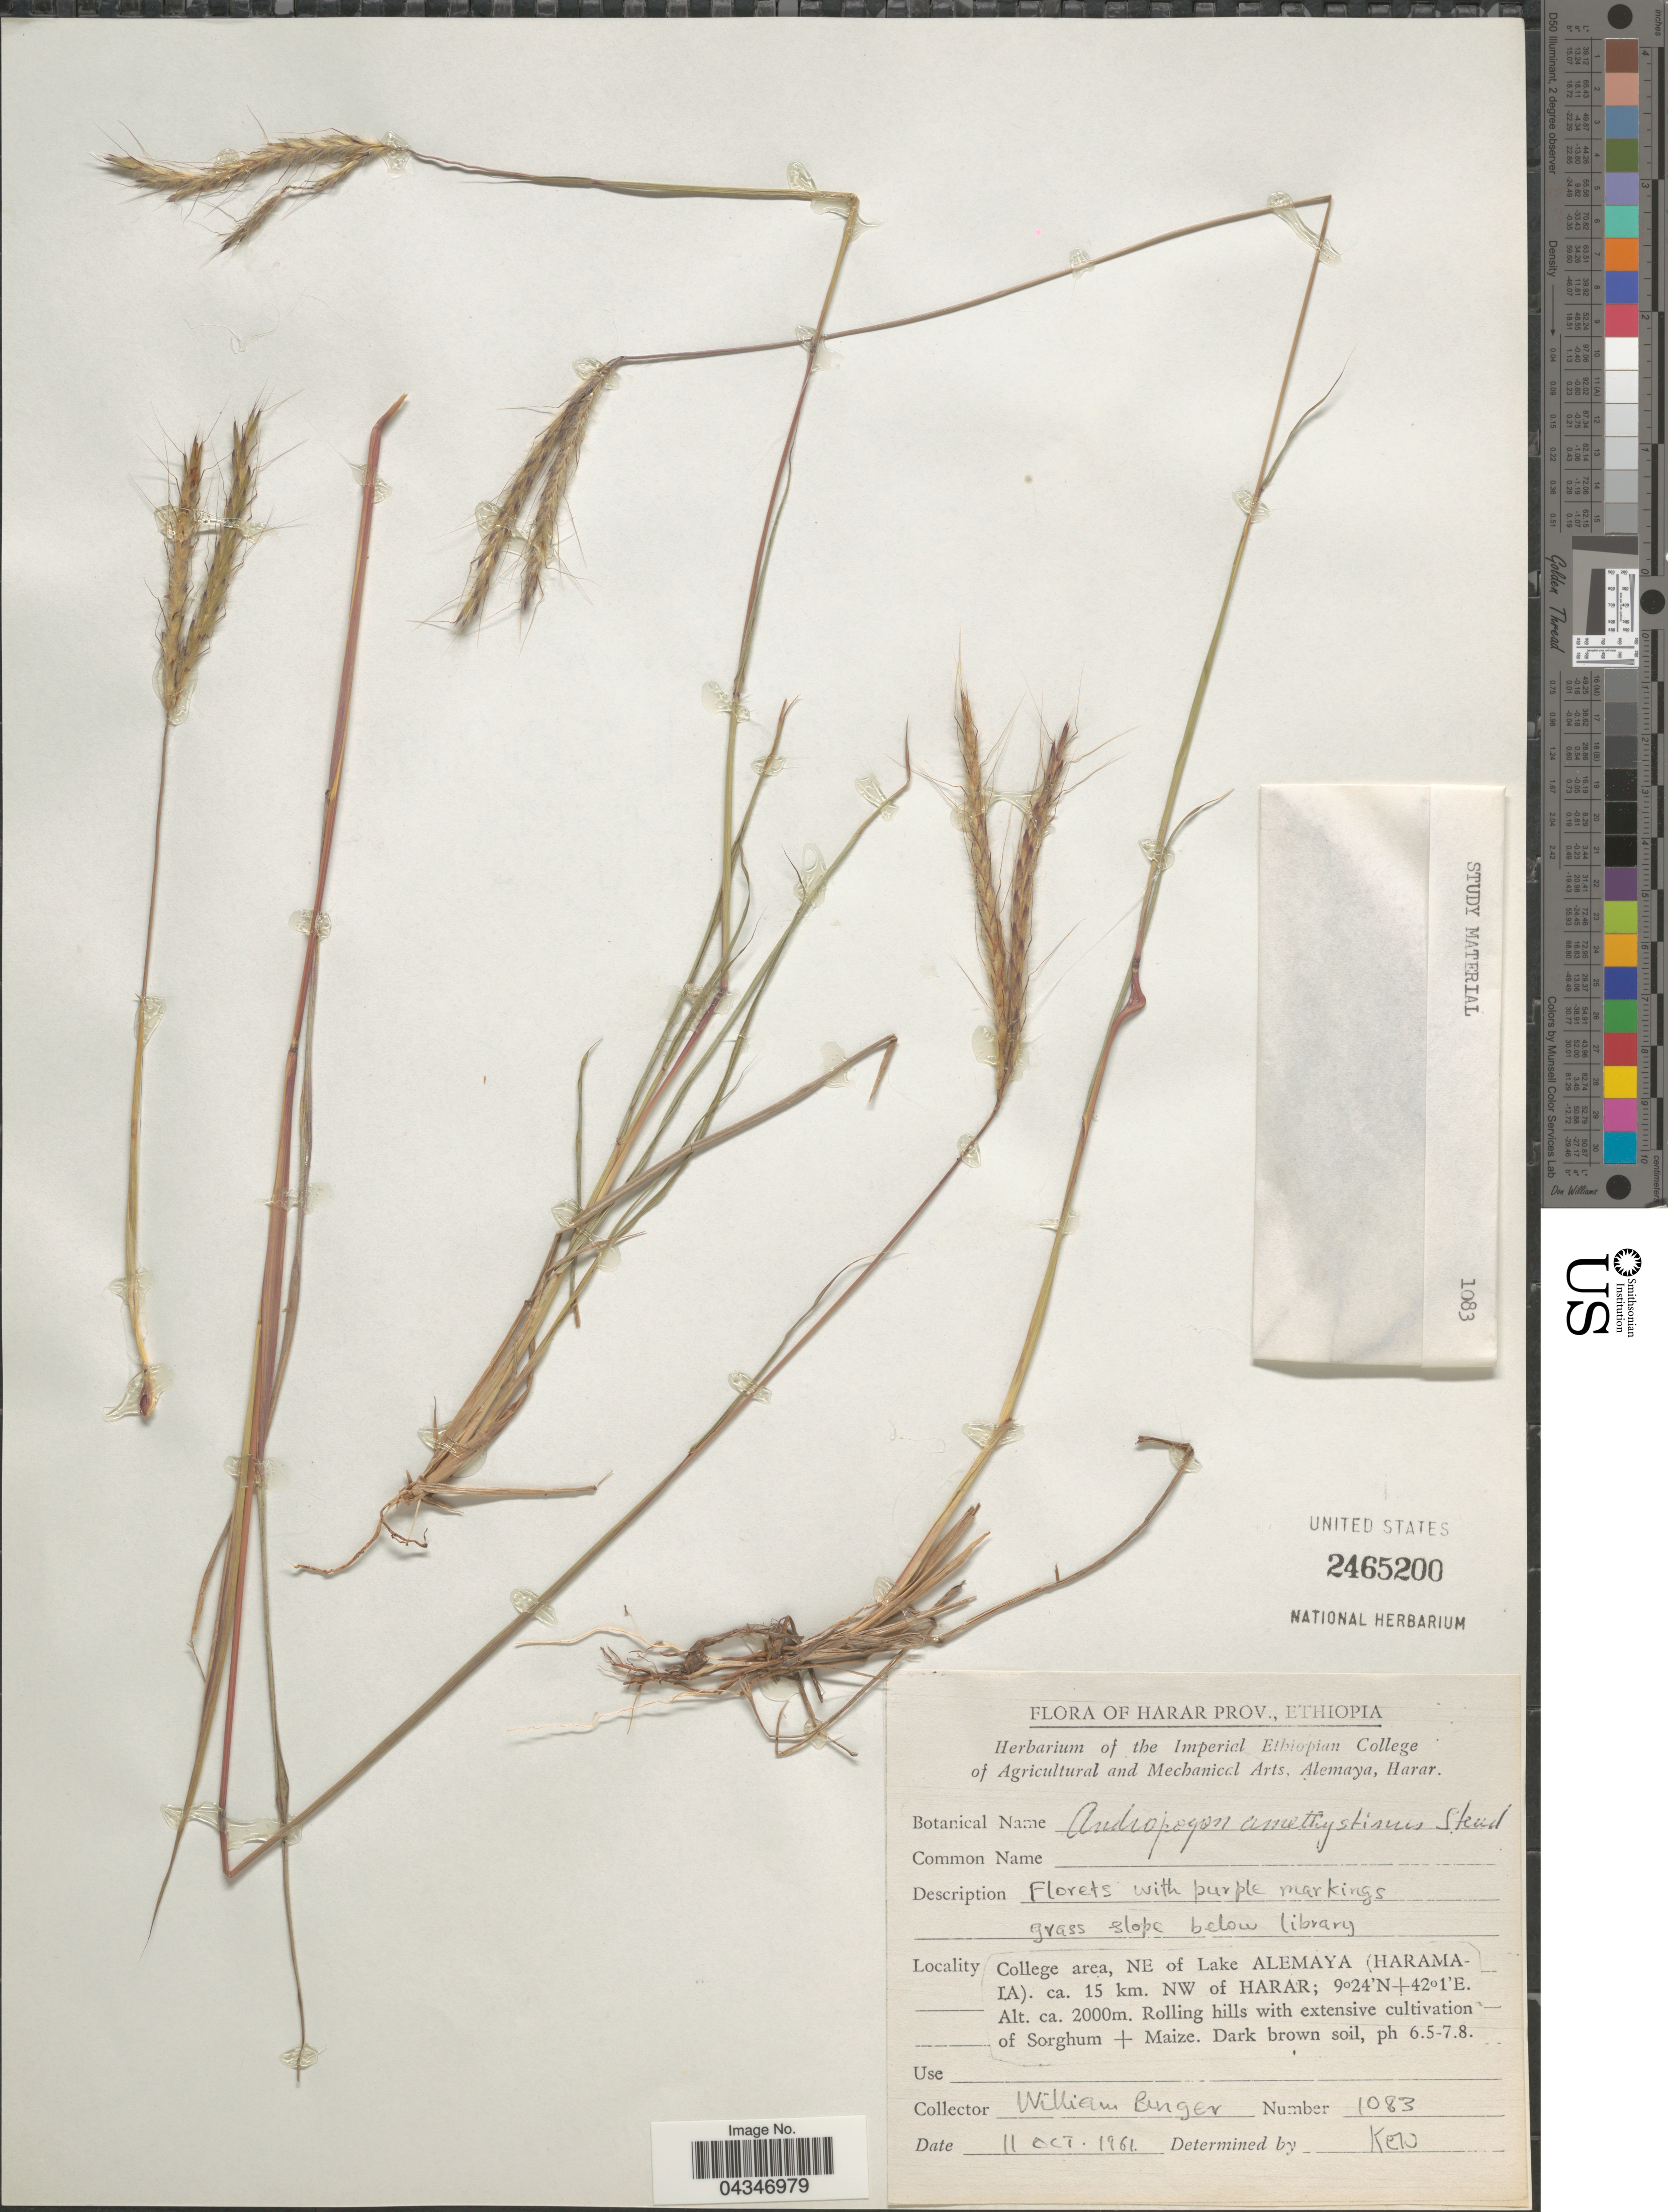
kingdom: Plantae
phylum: Tracheophyta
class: Liliopsida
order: Poales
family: Poaceae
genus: Andropogon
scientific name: Andropogon amethystinus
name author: Steud.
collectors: W. Burger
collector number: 1083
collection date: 1961-10-11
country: Ethiopia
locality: Harar Prov. College area, NE of Lake Alemaya (Haramala). ca. 15 km. NW of Harar. Rolling hills with extensive cultivation of Sorghum + Maize.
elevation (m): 2000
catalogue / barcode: US 2465200